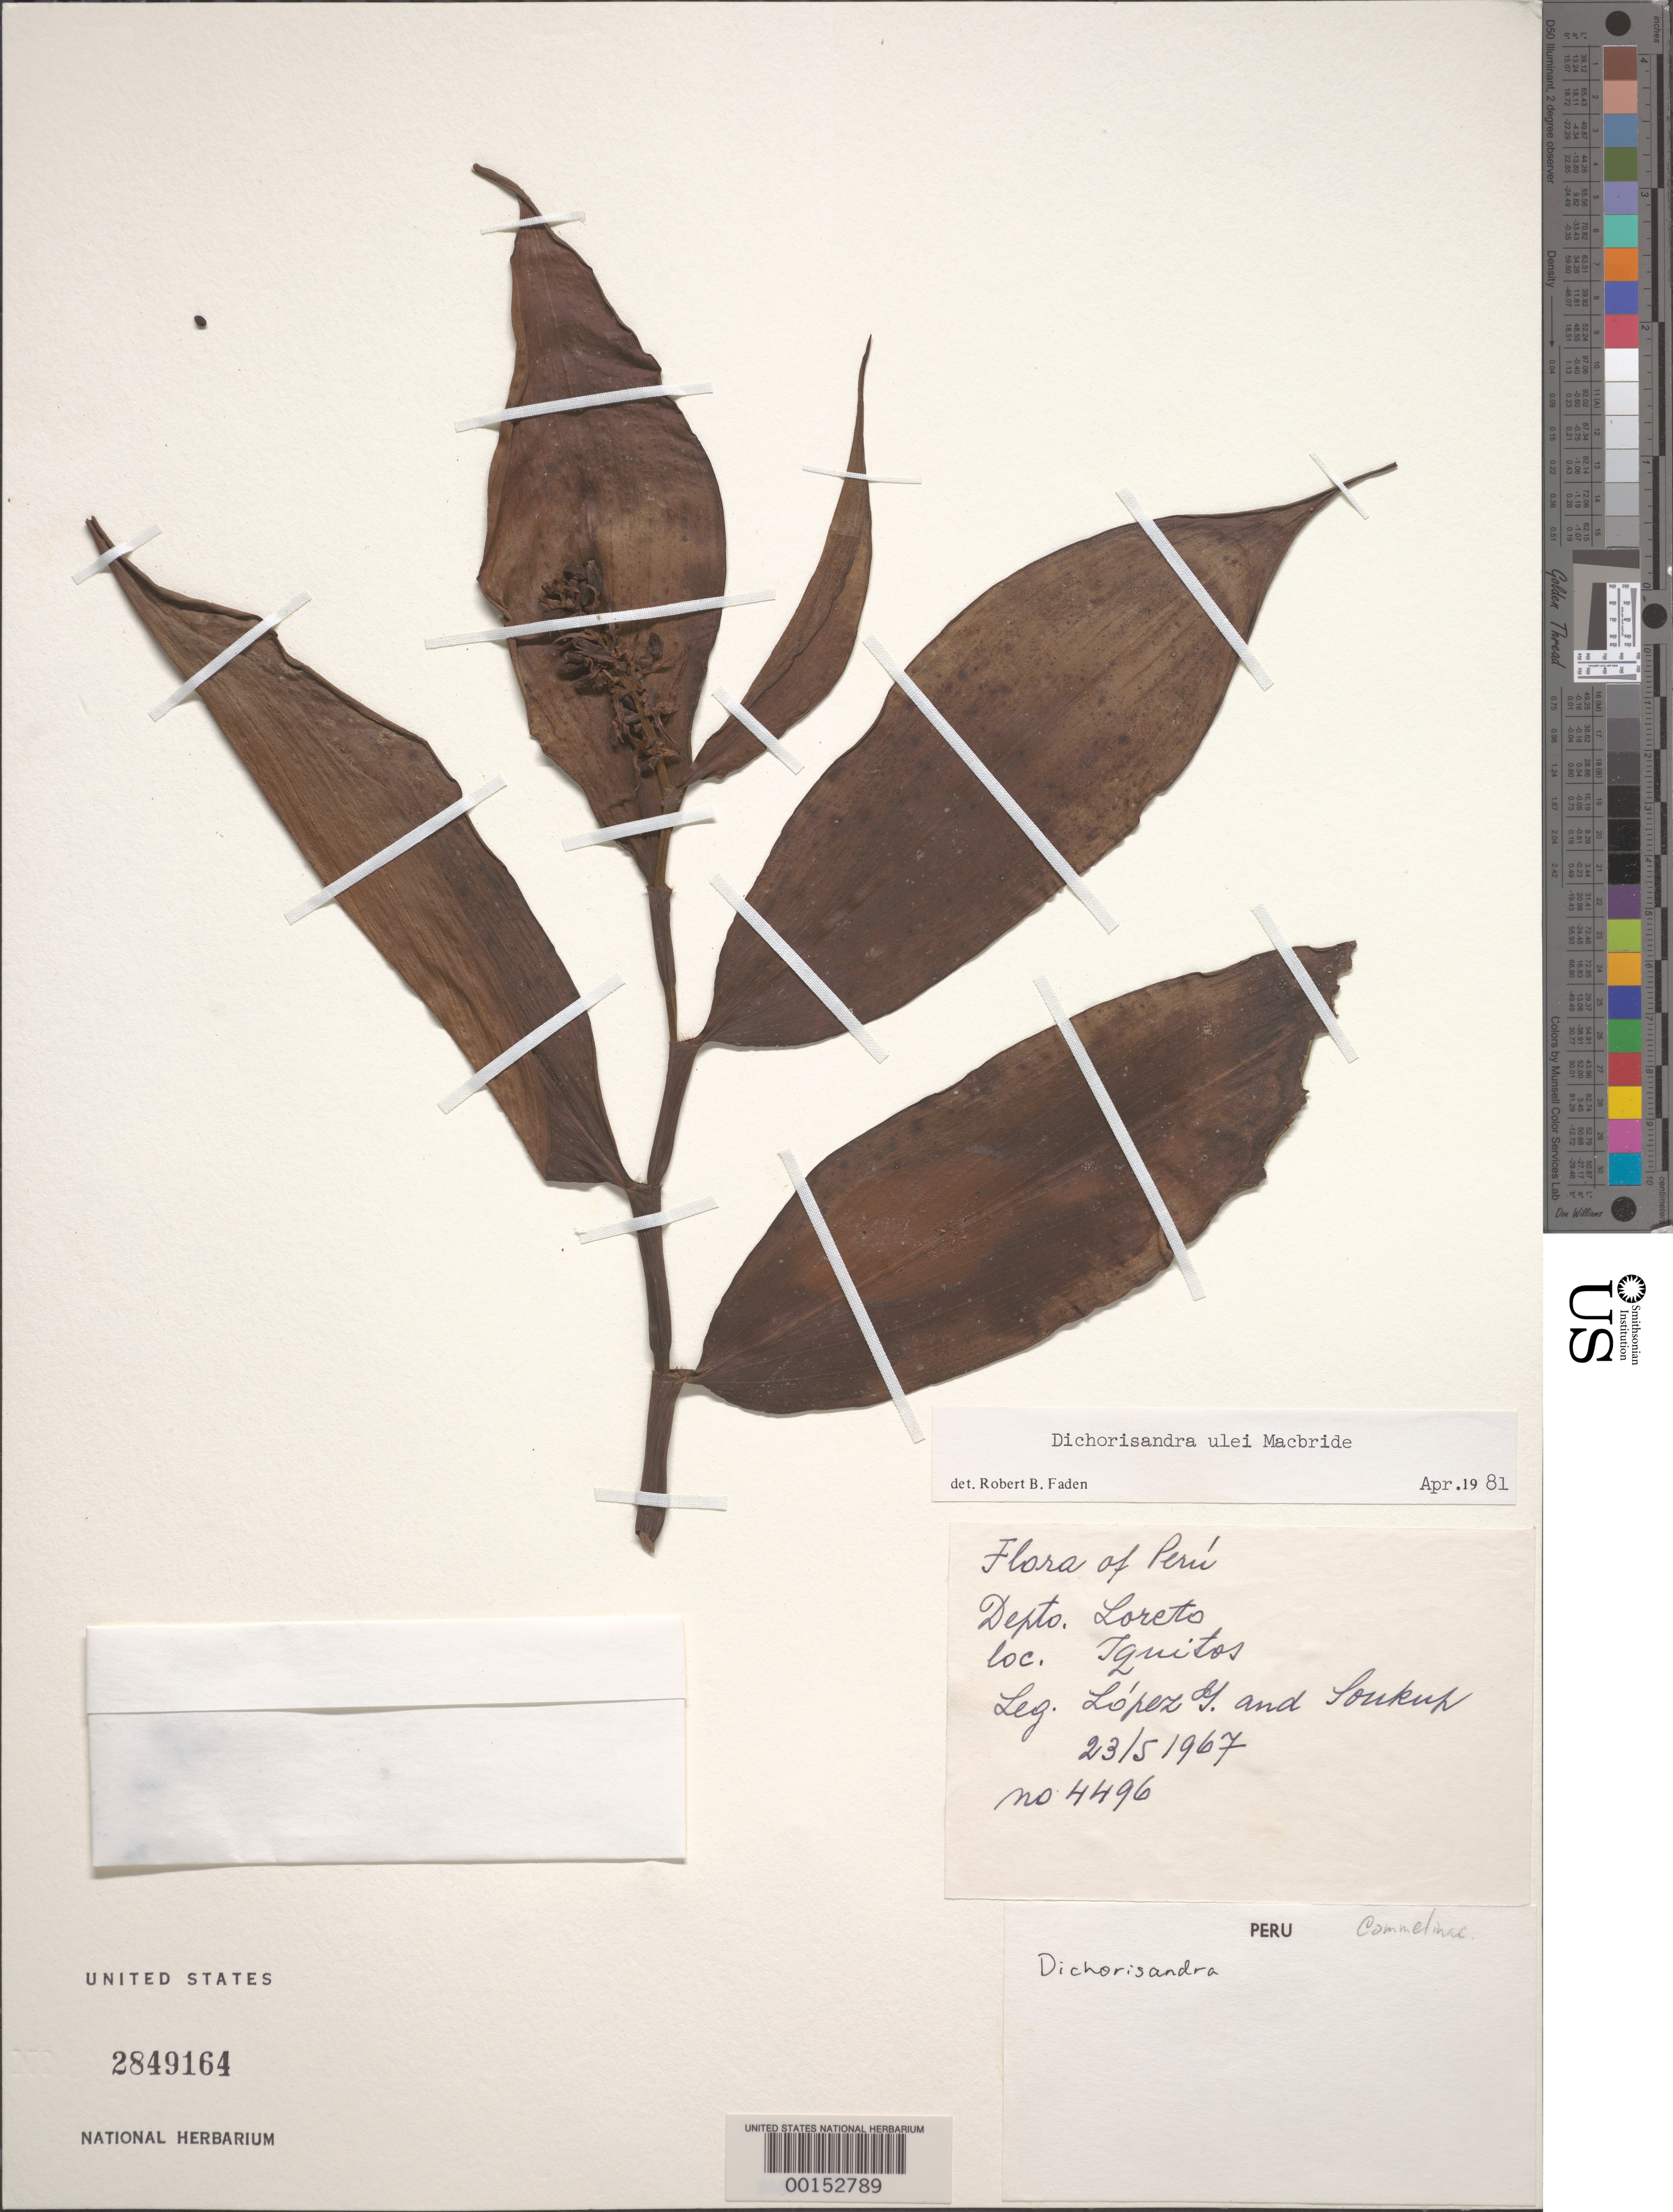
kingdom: Plantae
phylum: Tracheophyta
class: Liliopsida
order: Commelinales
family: Commelinaceae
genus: Dichorisandra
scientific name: Dichorisandra ulei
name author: J.F. Macbr.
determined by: Faden, Robert B., (US), Smithsonian Institution - National Museum of Natural History (UNITED STATES)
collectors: G. Lopéz & J. J. Soukup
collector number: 4496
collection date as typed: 23 May 1967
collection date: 1967-05-23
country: Peru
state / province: Loreto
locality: Tquitos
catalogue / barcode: US 2849164